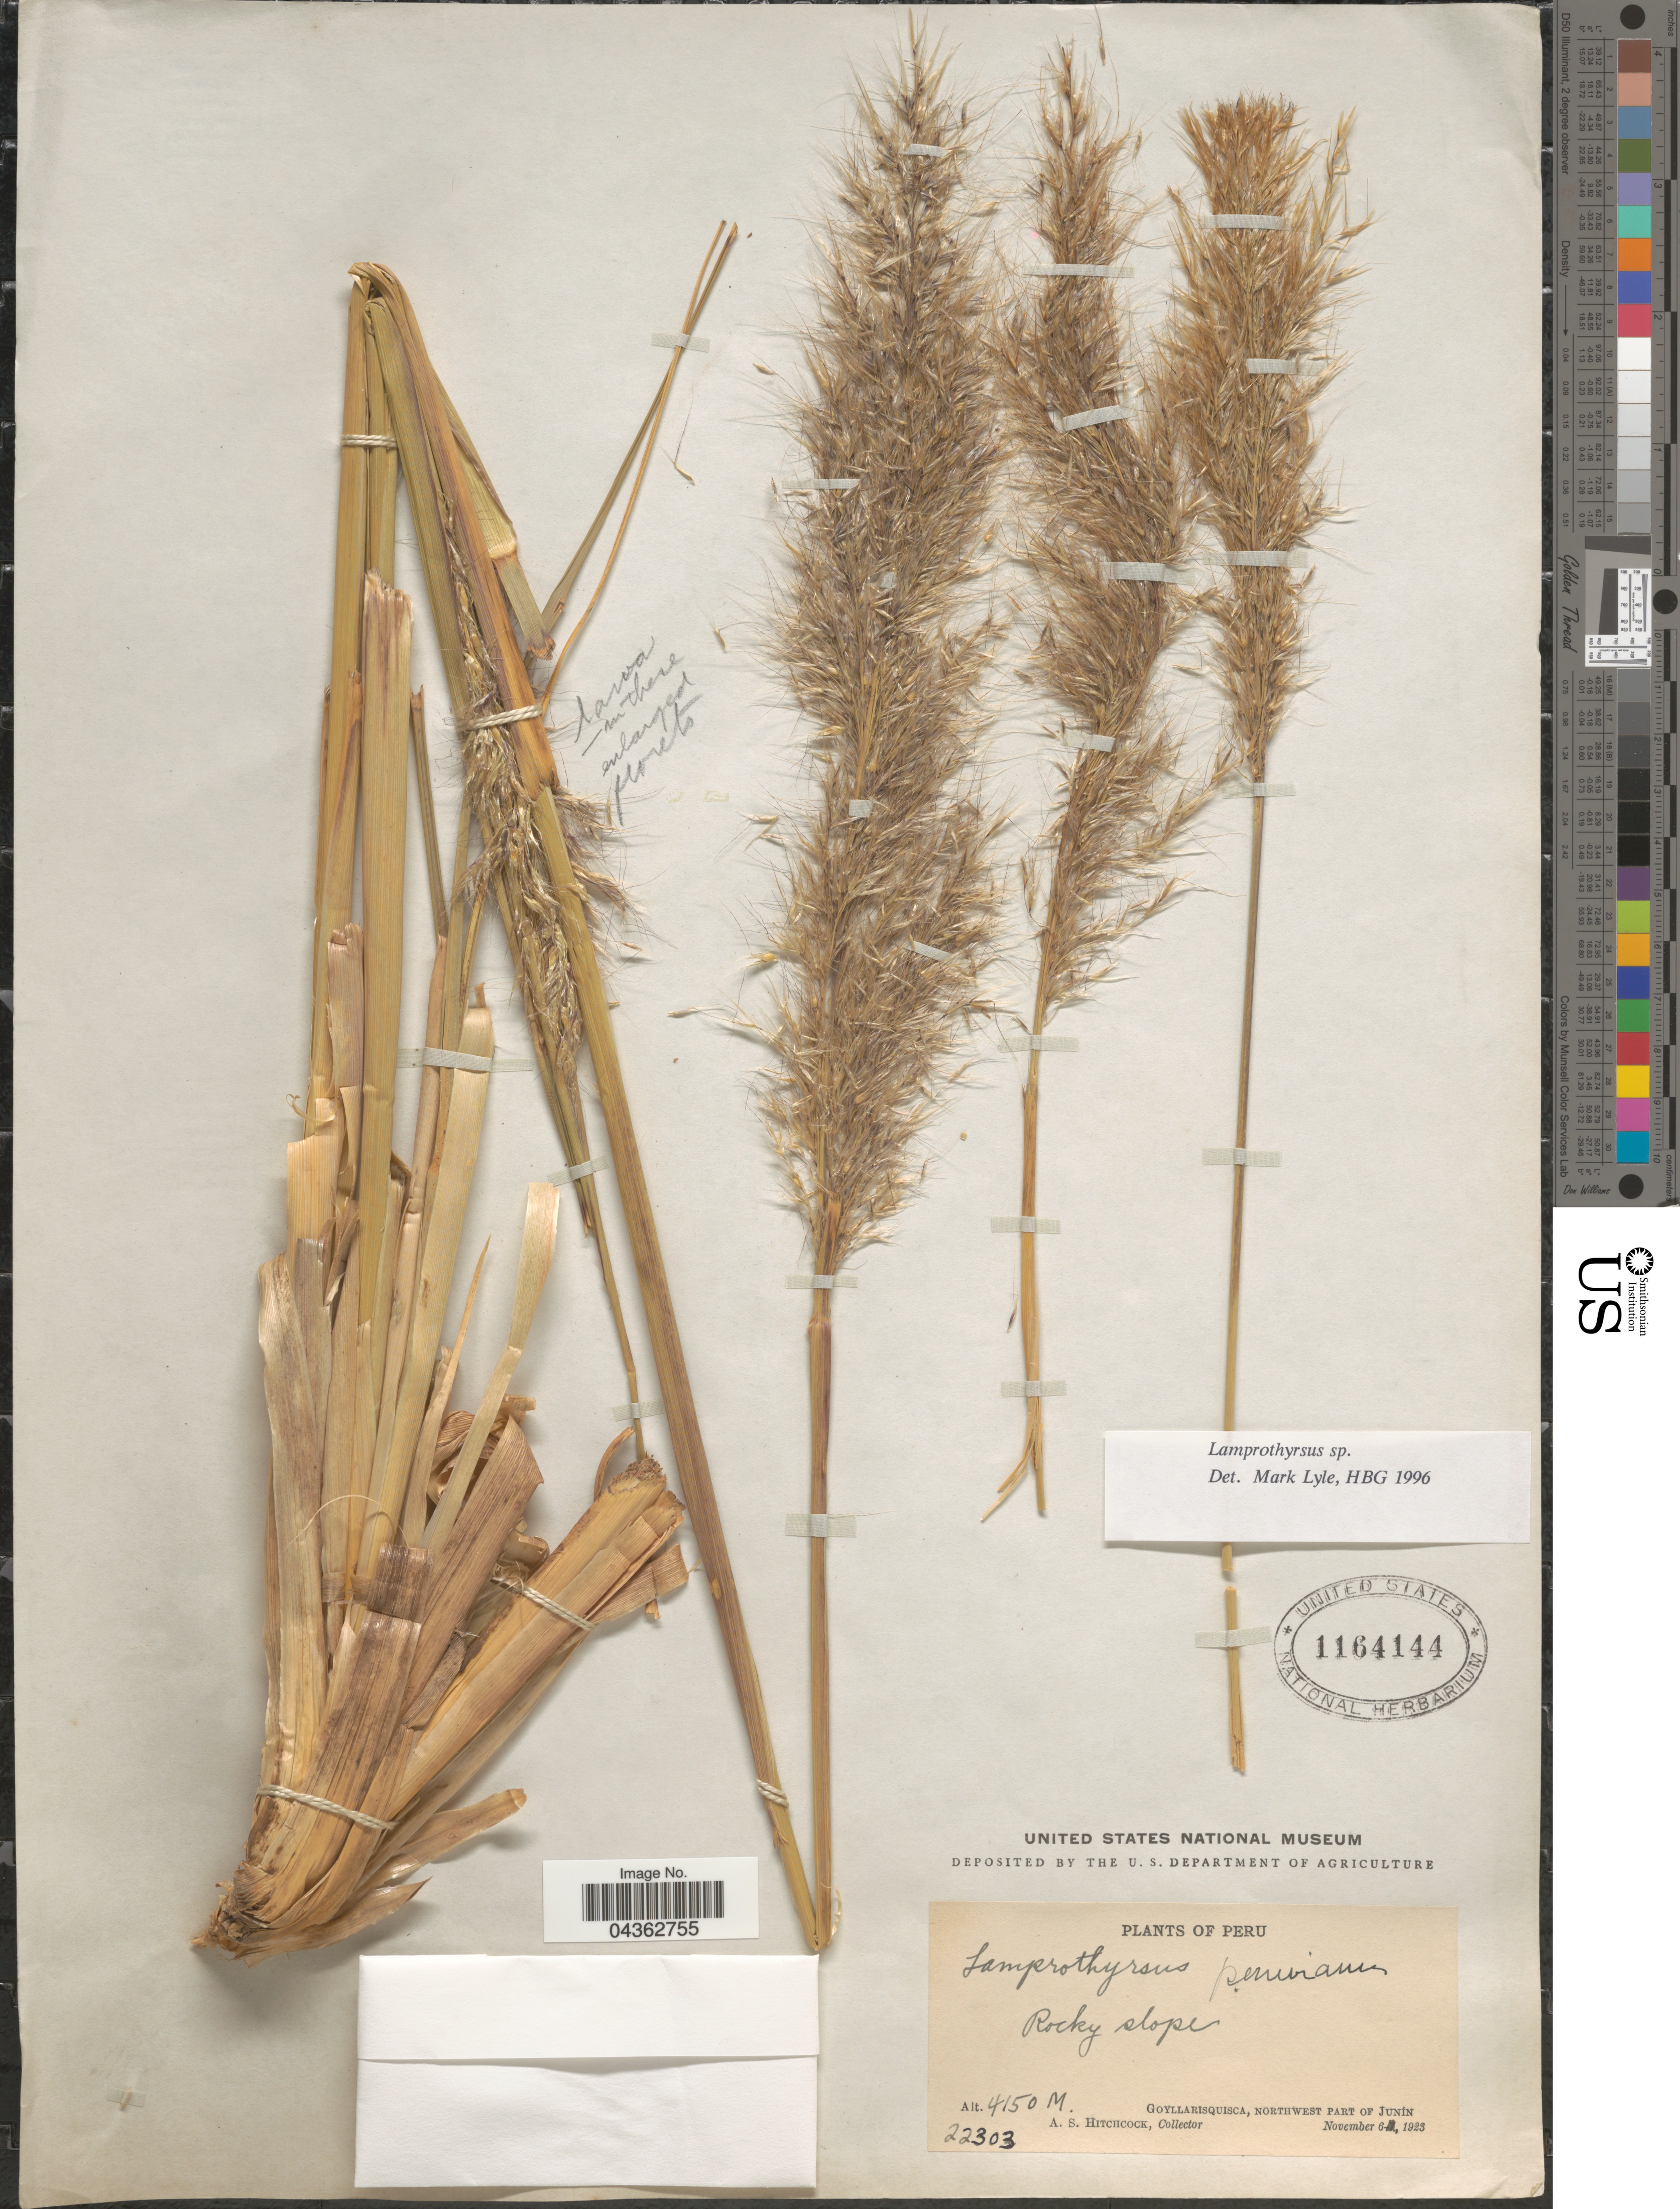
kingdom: Plantae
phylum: Tracheophyta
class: Liliopsida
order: Poales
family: Poaceae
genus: Cortaderia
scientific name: Cortaderia peruviana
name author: (Hitchc.) N.P. Barker & H.P. Linder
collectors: A. S. Hitchcock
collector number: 22303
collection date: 1923-11-06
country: Peru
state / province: Junín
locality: Goyllarisquisca, northwest part of Junin.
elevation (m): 4150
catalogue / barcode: US 1164144